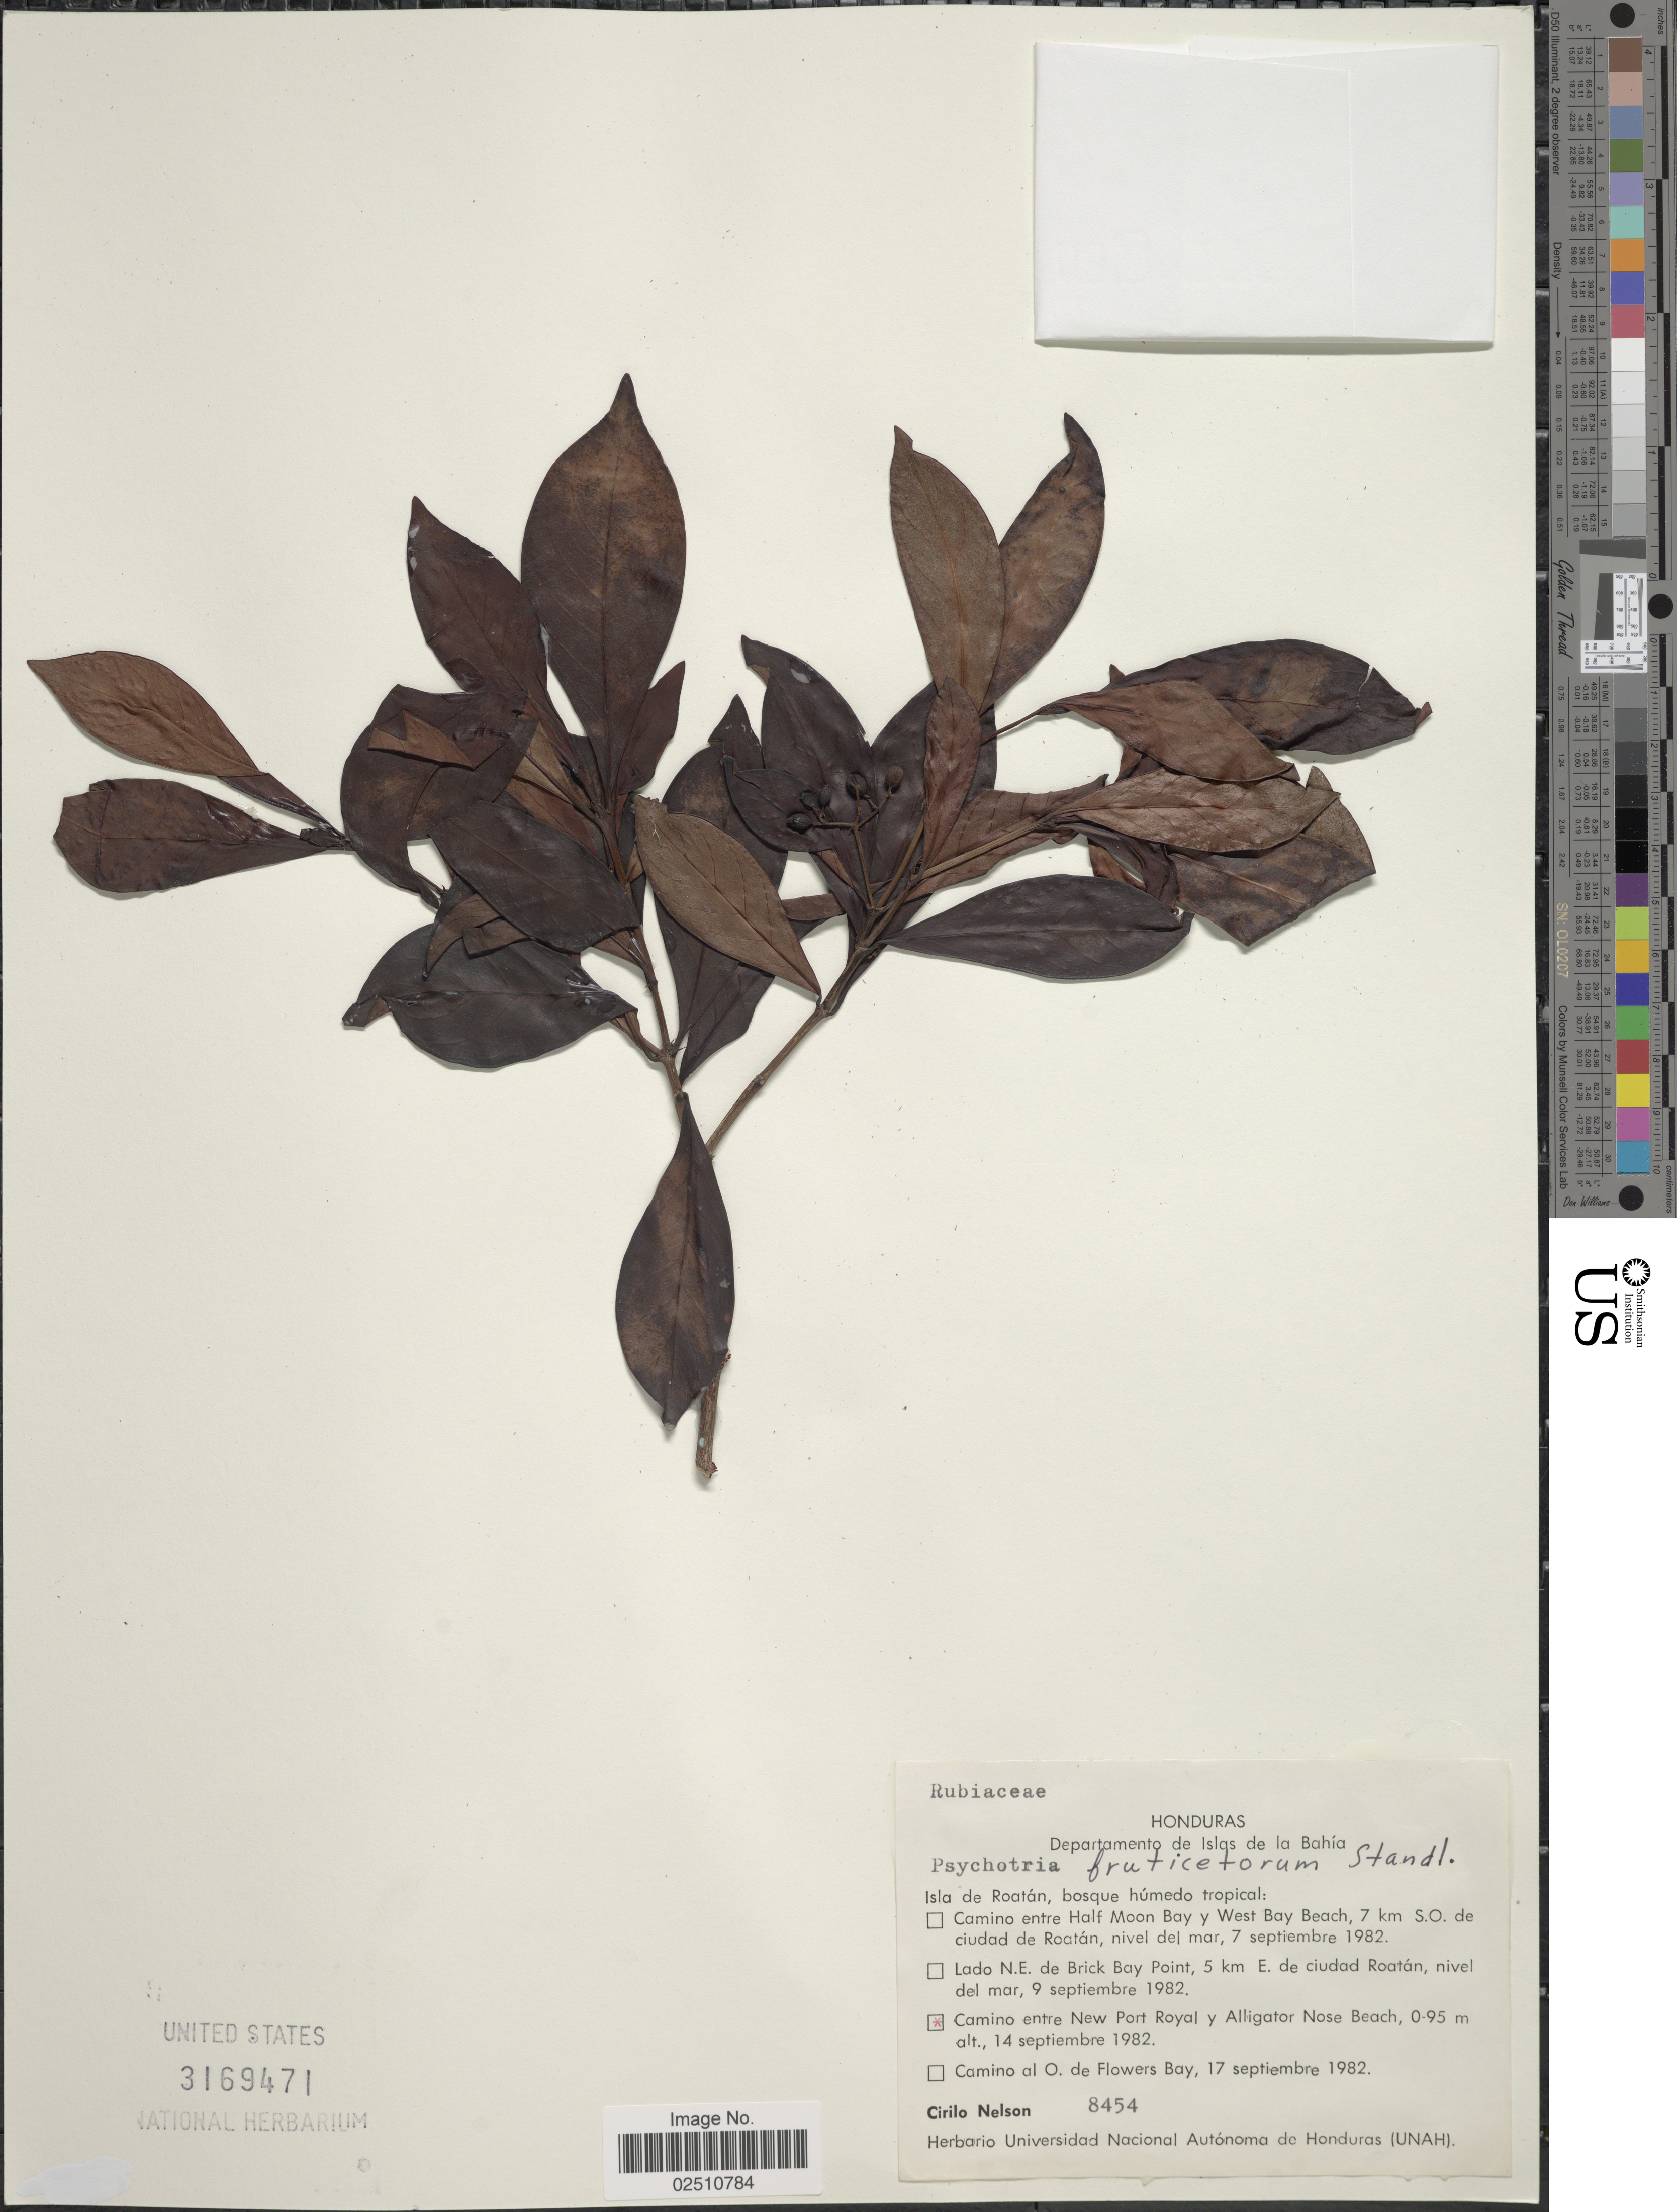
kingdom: Plantae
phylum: Tracheophyta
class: Magnoliopsida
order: Gentianales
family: Rubiaceae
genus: Psychotria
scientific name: Psychotria fruticetorum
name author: Standl.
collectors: C. Nelson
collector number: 8454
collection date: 1982-09-14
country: Honduras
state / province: Islas de la Bahía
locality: Camino entre New Port Royal y Alligator Nose Beach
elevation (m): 0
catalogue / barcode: US 3169471